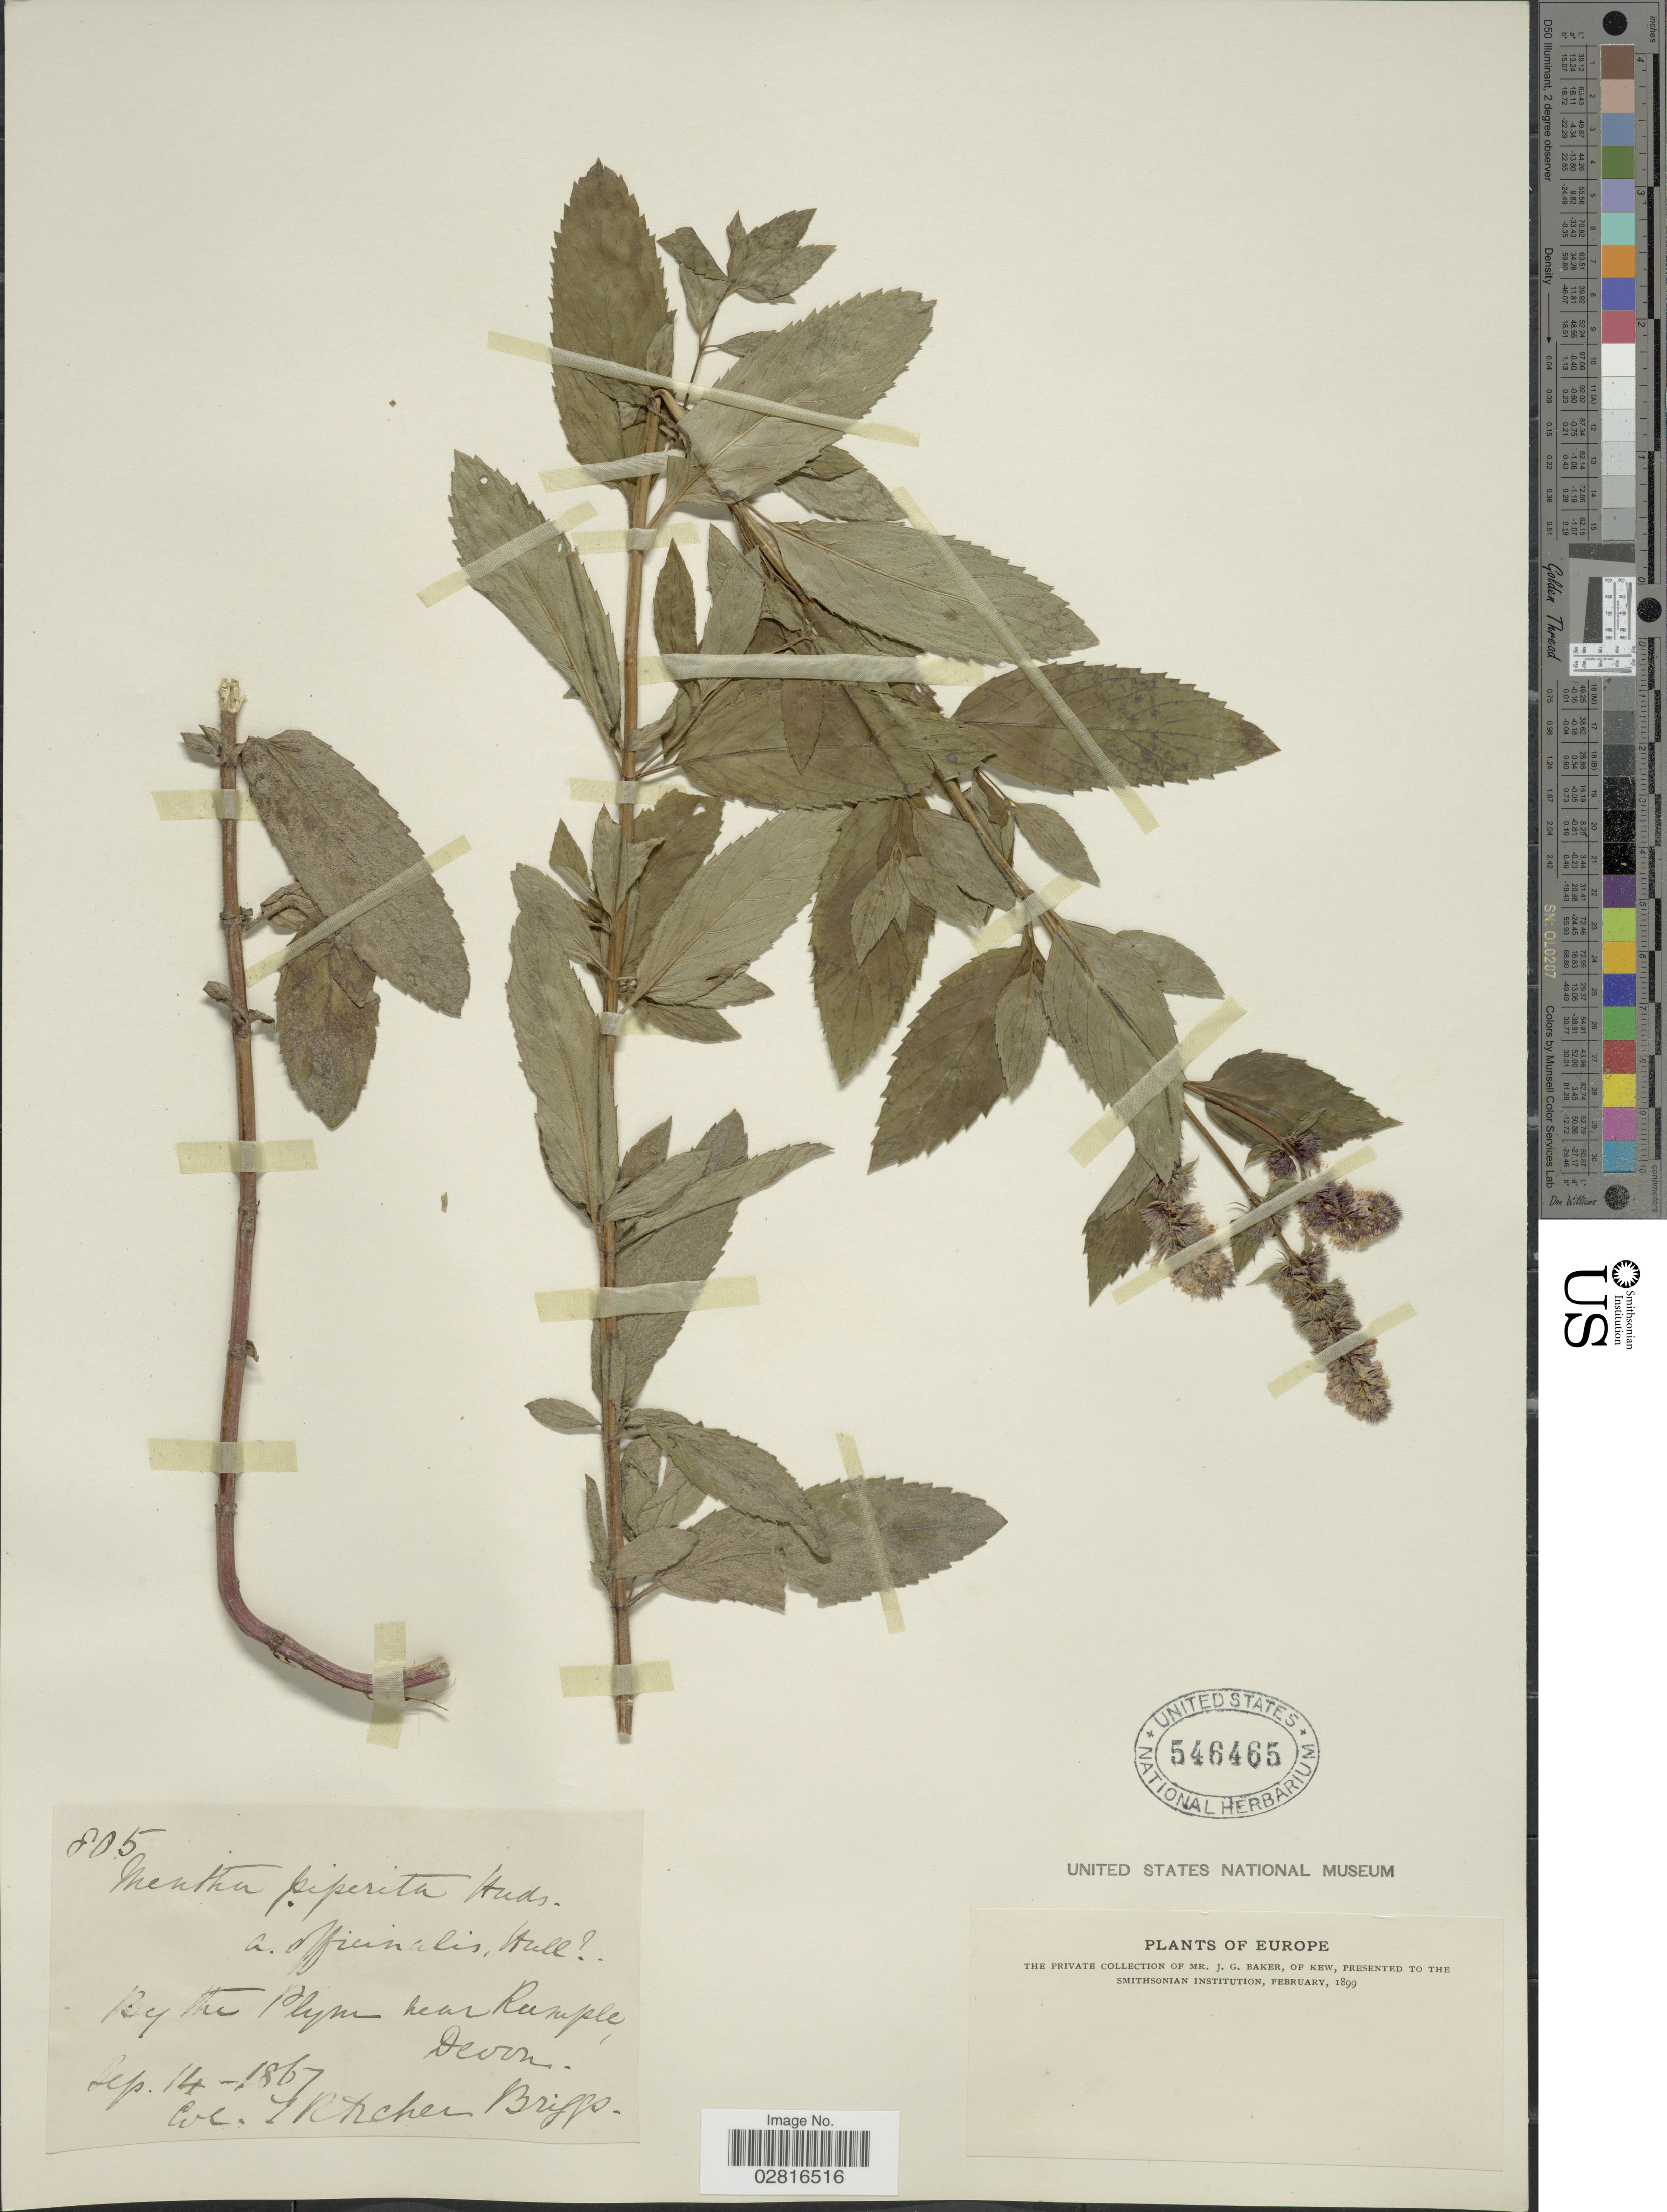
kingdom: Plantae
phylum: Tracheophyta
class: Magnoliopsida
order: Lamiales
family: Lamiaceae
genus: Mentha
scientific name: Mentha x piperita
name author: L.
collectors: T. Briggs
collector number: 805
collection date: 1867-09-14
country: United Kingdom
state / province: England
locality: By the Plym near Rumple, Devon. Europe.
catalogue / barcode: US 546465